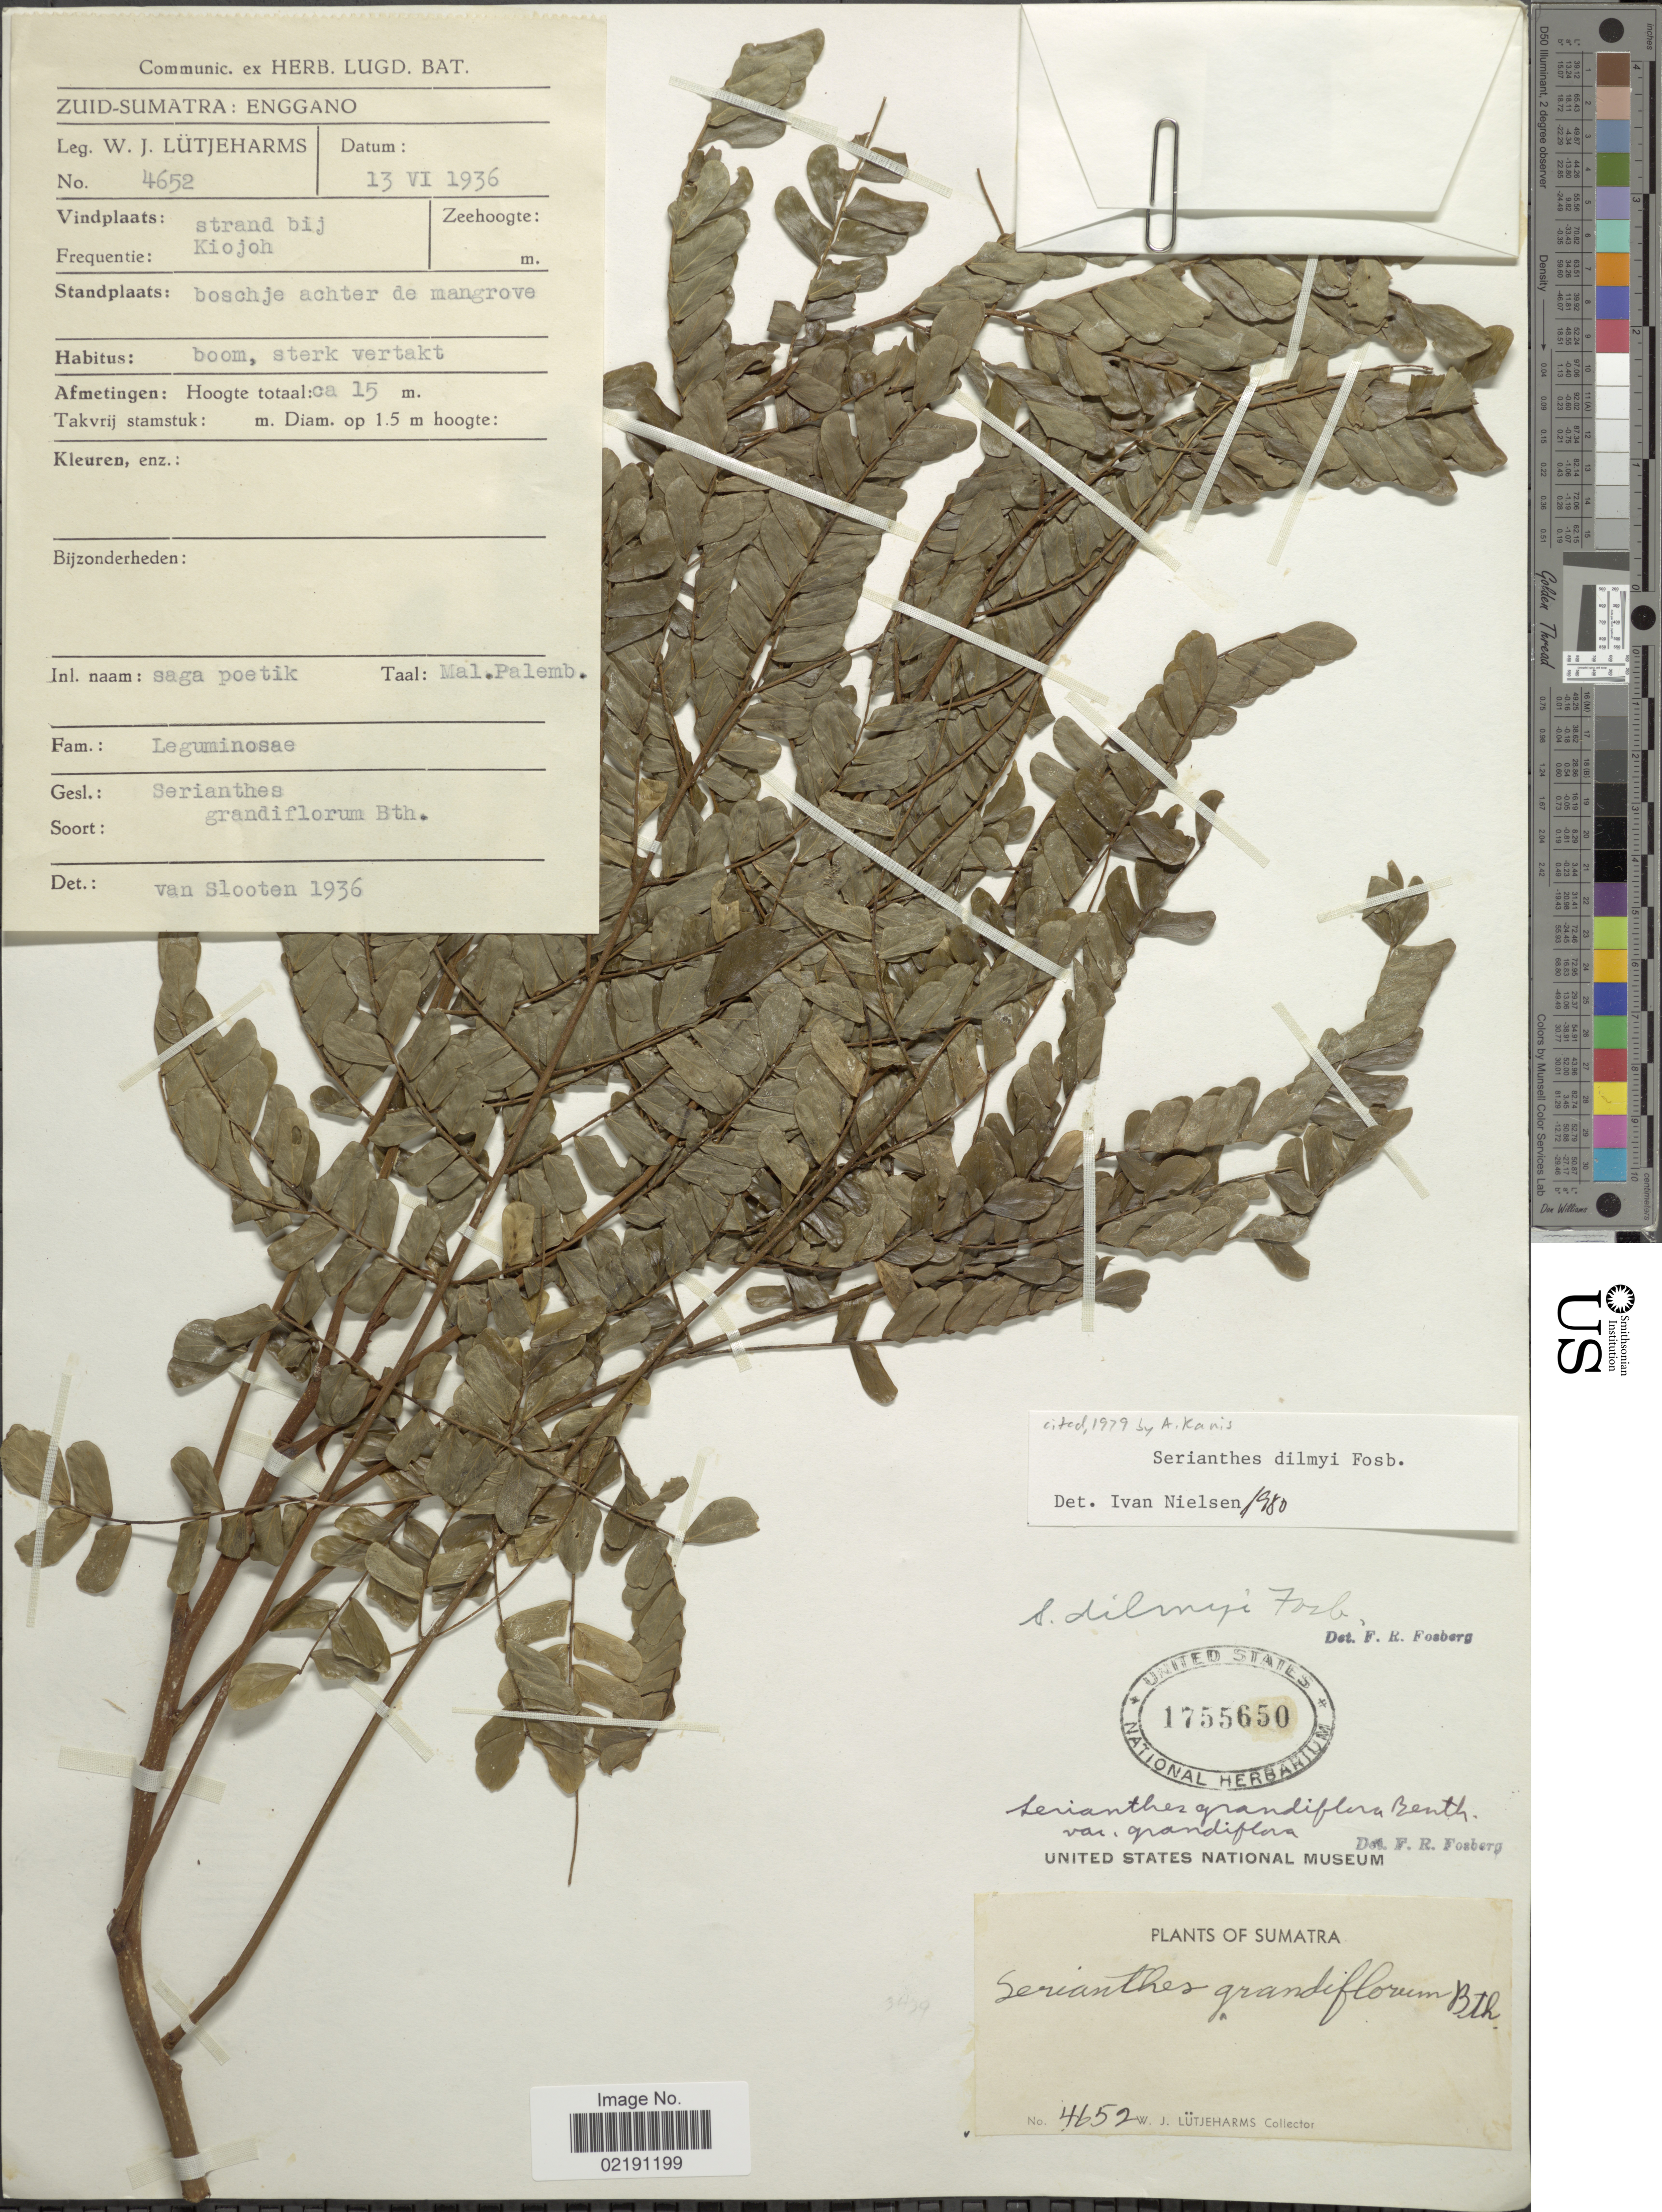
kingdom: Plantae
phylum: Tracheophyta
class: Magnoliopsida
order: Fabales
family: Fabaceae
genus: Serianthes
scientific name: Serianthes dilmyi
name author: Fosberg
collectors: W. Lütjeharms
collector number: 4652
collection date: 1936-06-13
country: Indonesia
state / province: Sumatra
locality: Zuid-Sumatra: Enggano. Boschje achter de mangrove.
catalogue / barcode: US 1755650